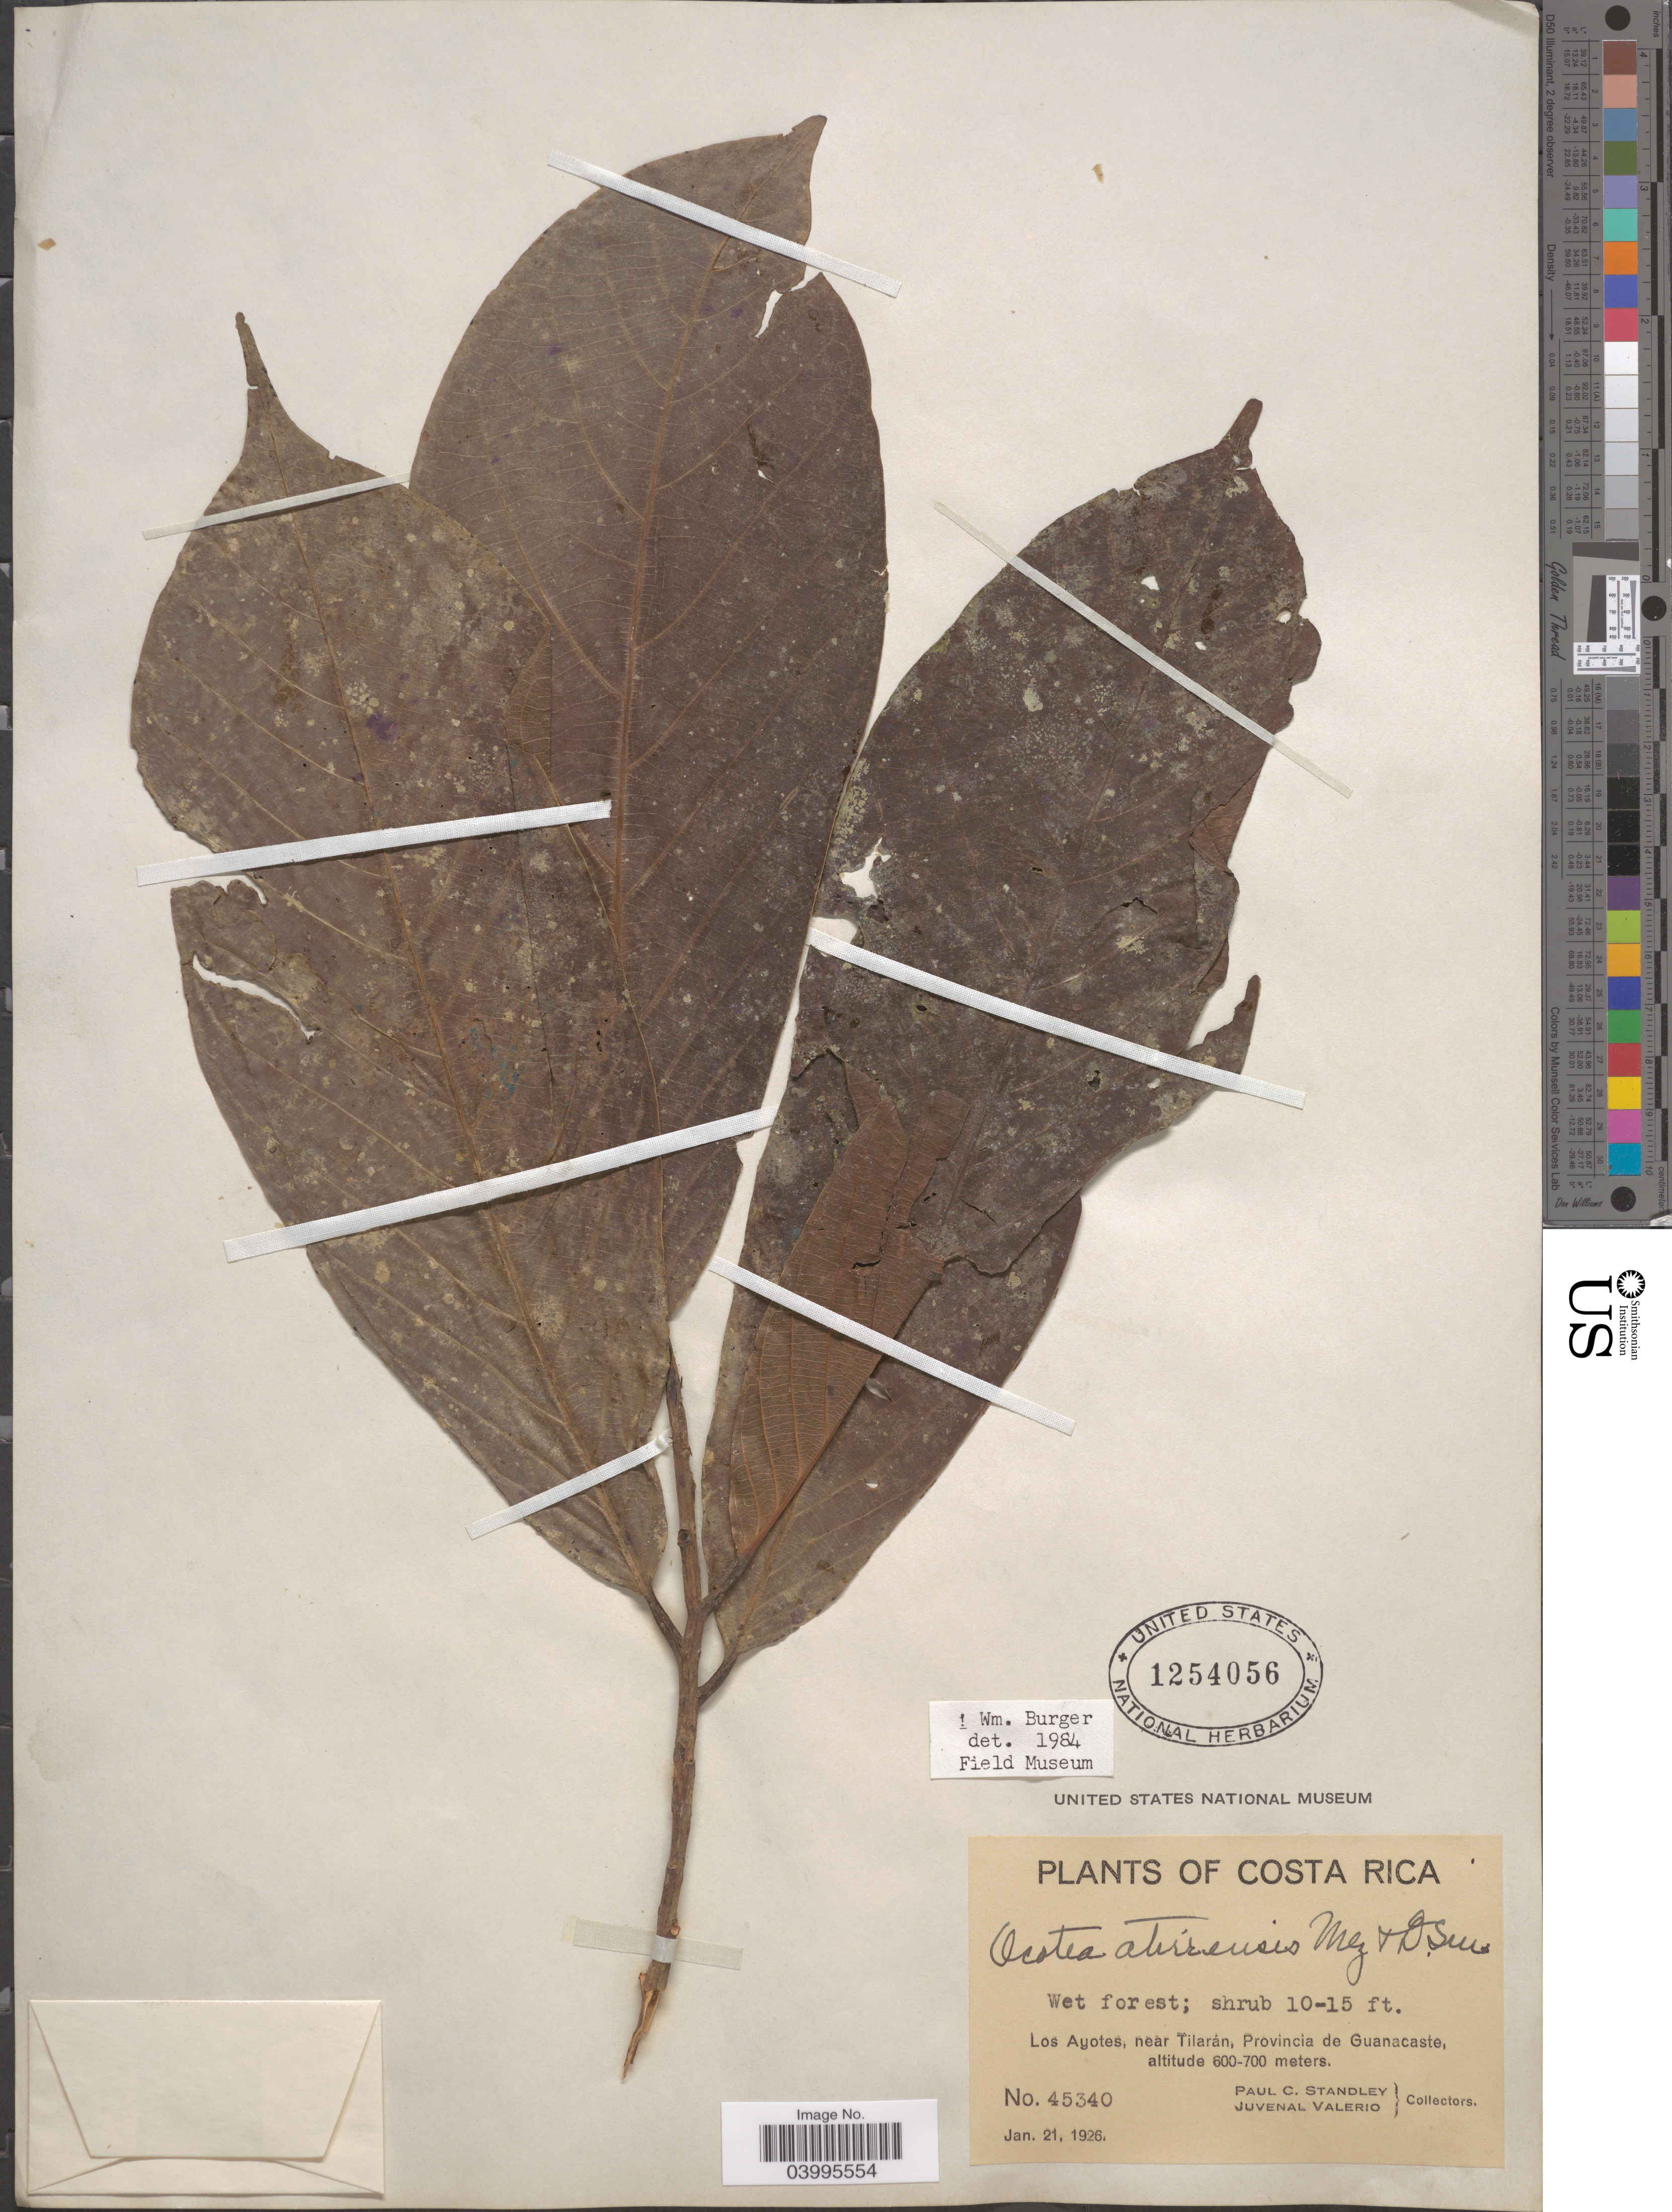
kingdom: Plantae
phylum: Tracheophyta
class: Magnoliopsida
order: Laurales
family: Lauraceae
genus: Ocotea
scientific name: Ocotea atirrensis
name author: Mez & Donn. Sm.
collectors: P. C. Standley & J. Valerio R.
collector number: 45340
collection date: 1926-01-21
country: Costa Rica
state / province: Guanacaste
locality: Los Ayotes, near Tilarán.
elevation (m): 600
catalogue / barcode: US 1254056